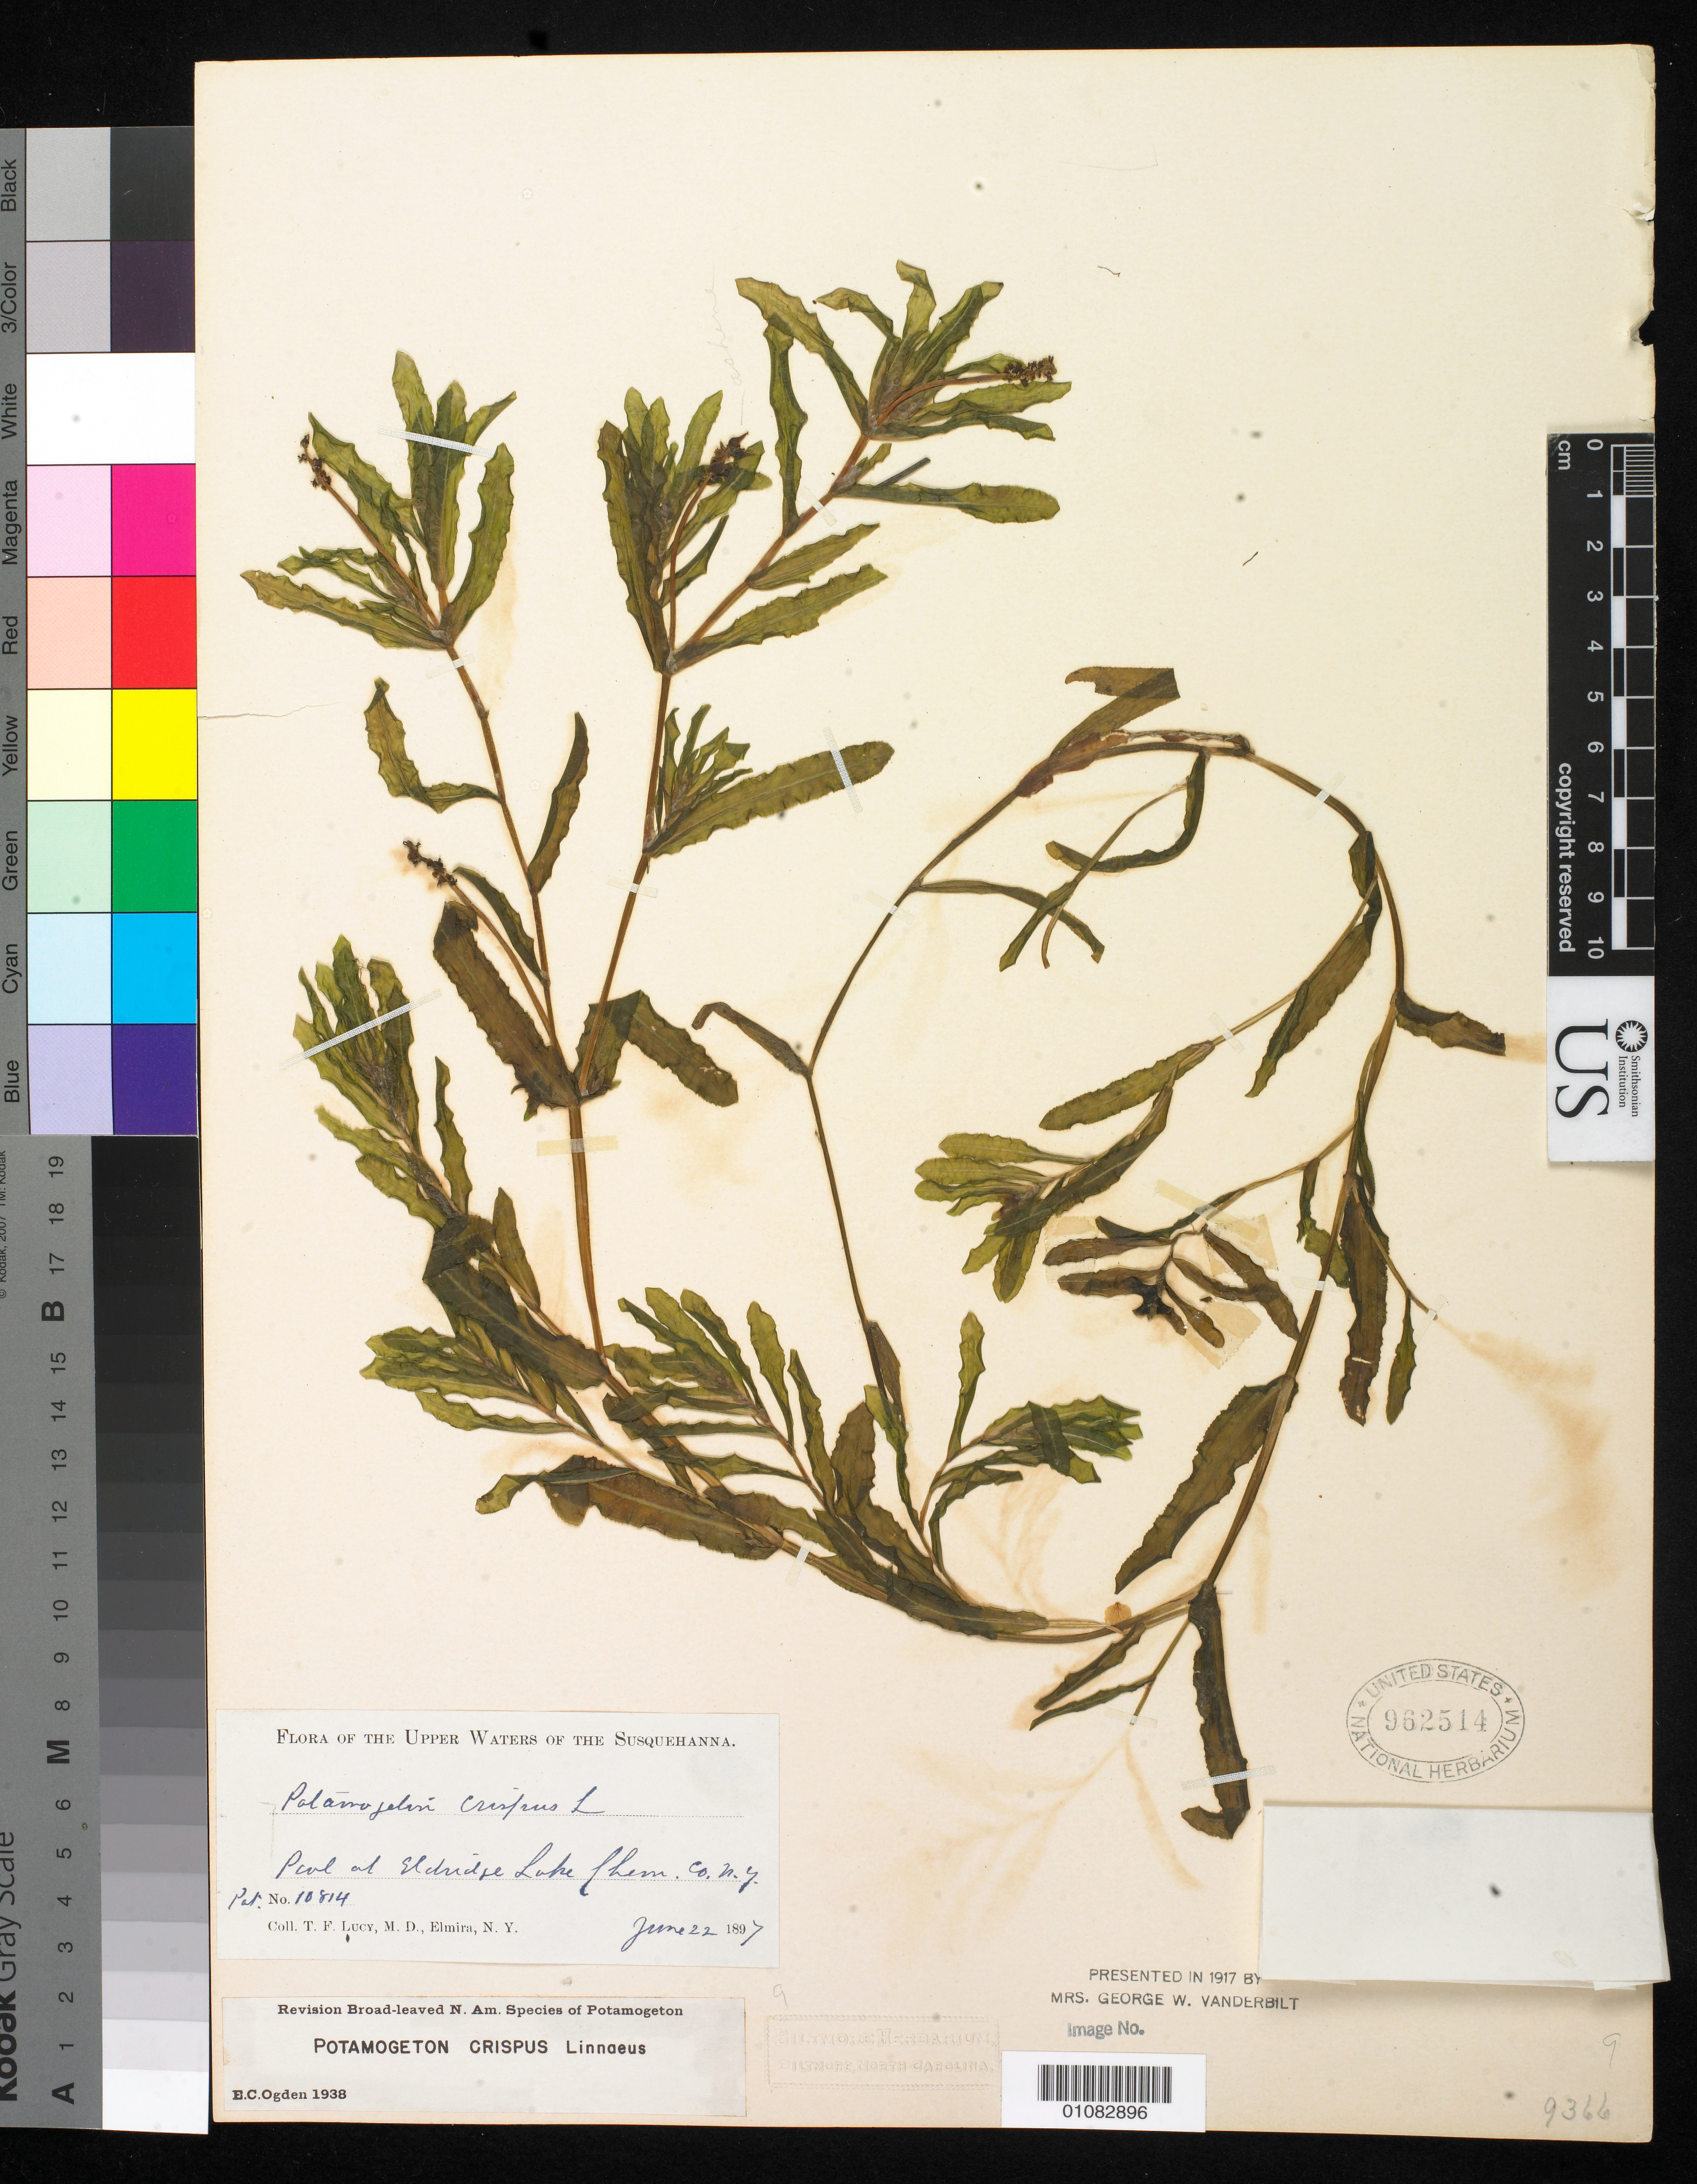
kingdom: Plantae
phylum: Tracheophyta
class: Liliopsida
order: Alismatales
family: Potamogetonaceae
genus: Potamogeton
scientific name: Potamogeton crispus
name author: L.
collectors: T. Lucy & M. Elmira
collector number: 10814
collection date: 1897-06-22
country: United States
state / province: New York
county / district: Chermung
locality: Chermung County, Eldridge Lake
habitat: Pool.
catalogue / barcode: US 962514